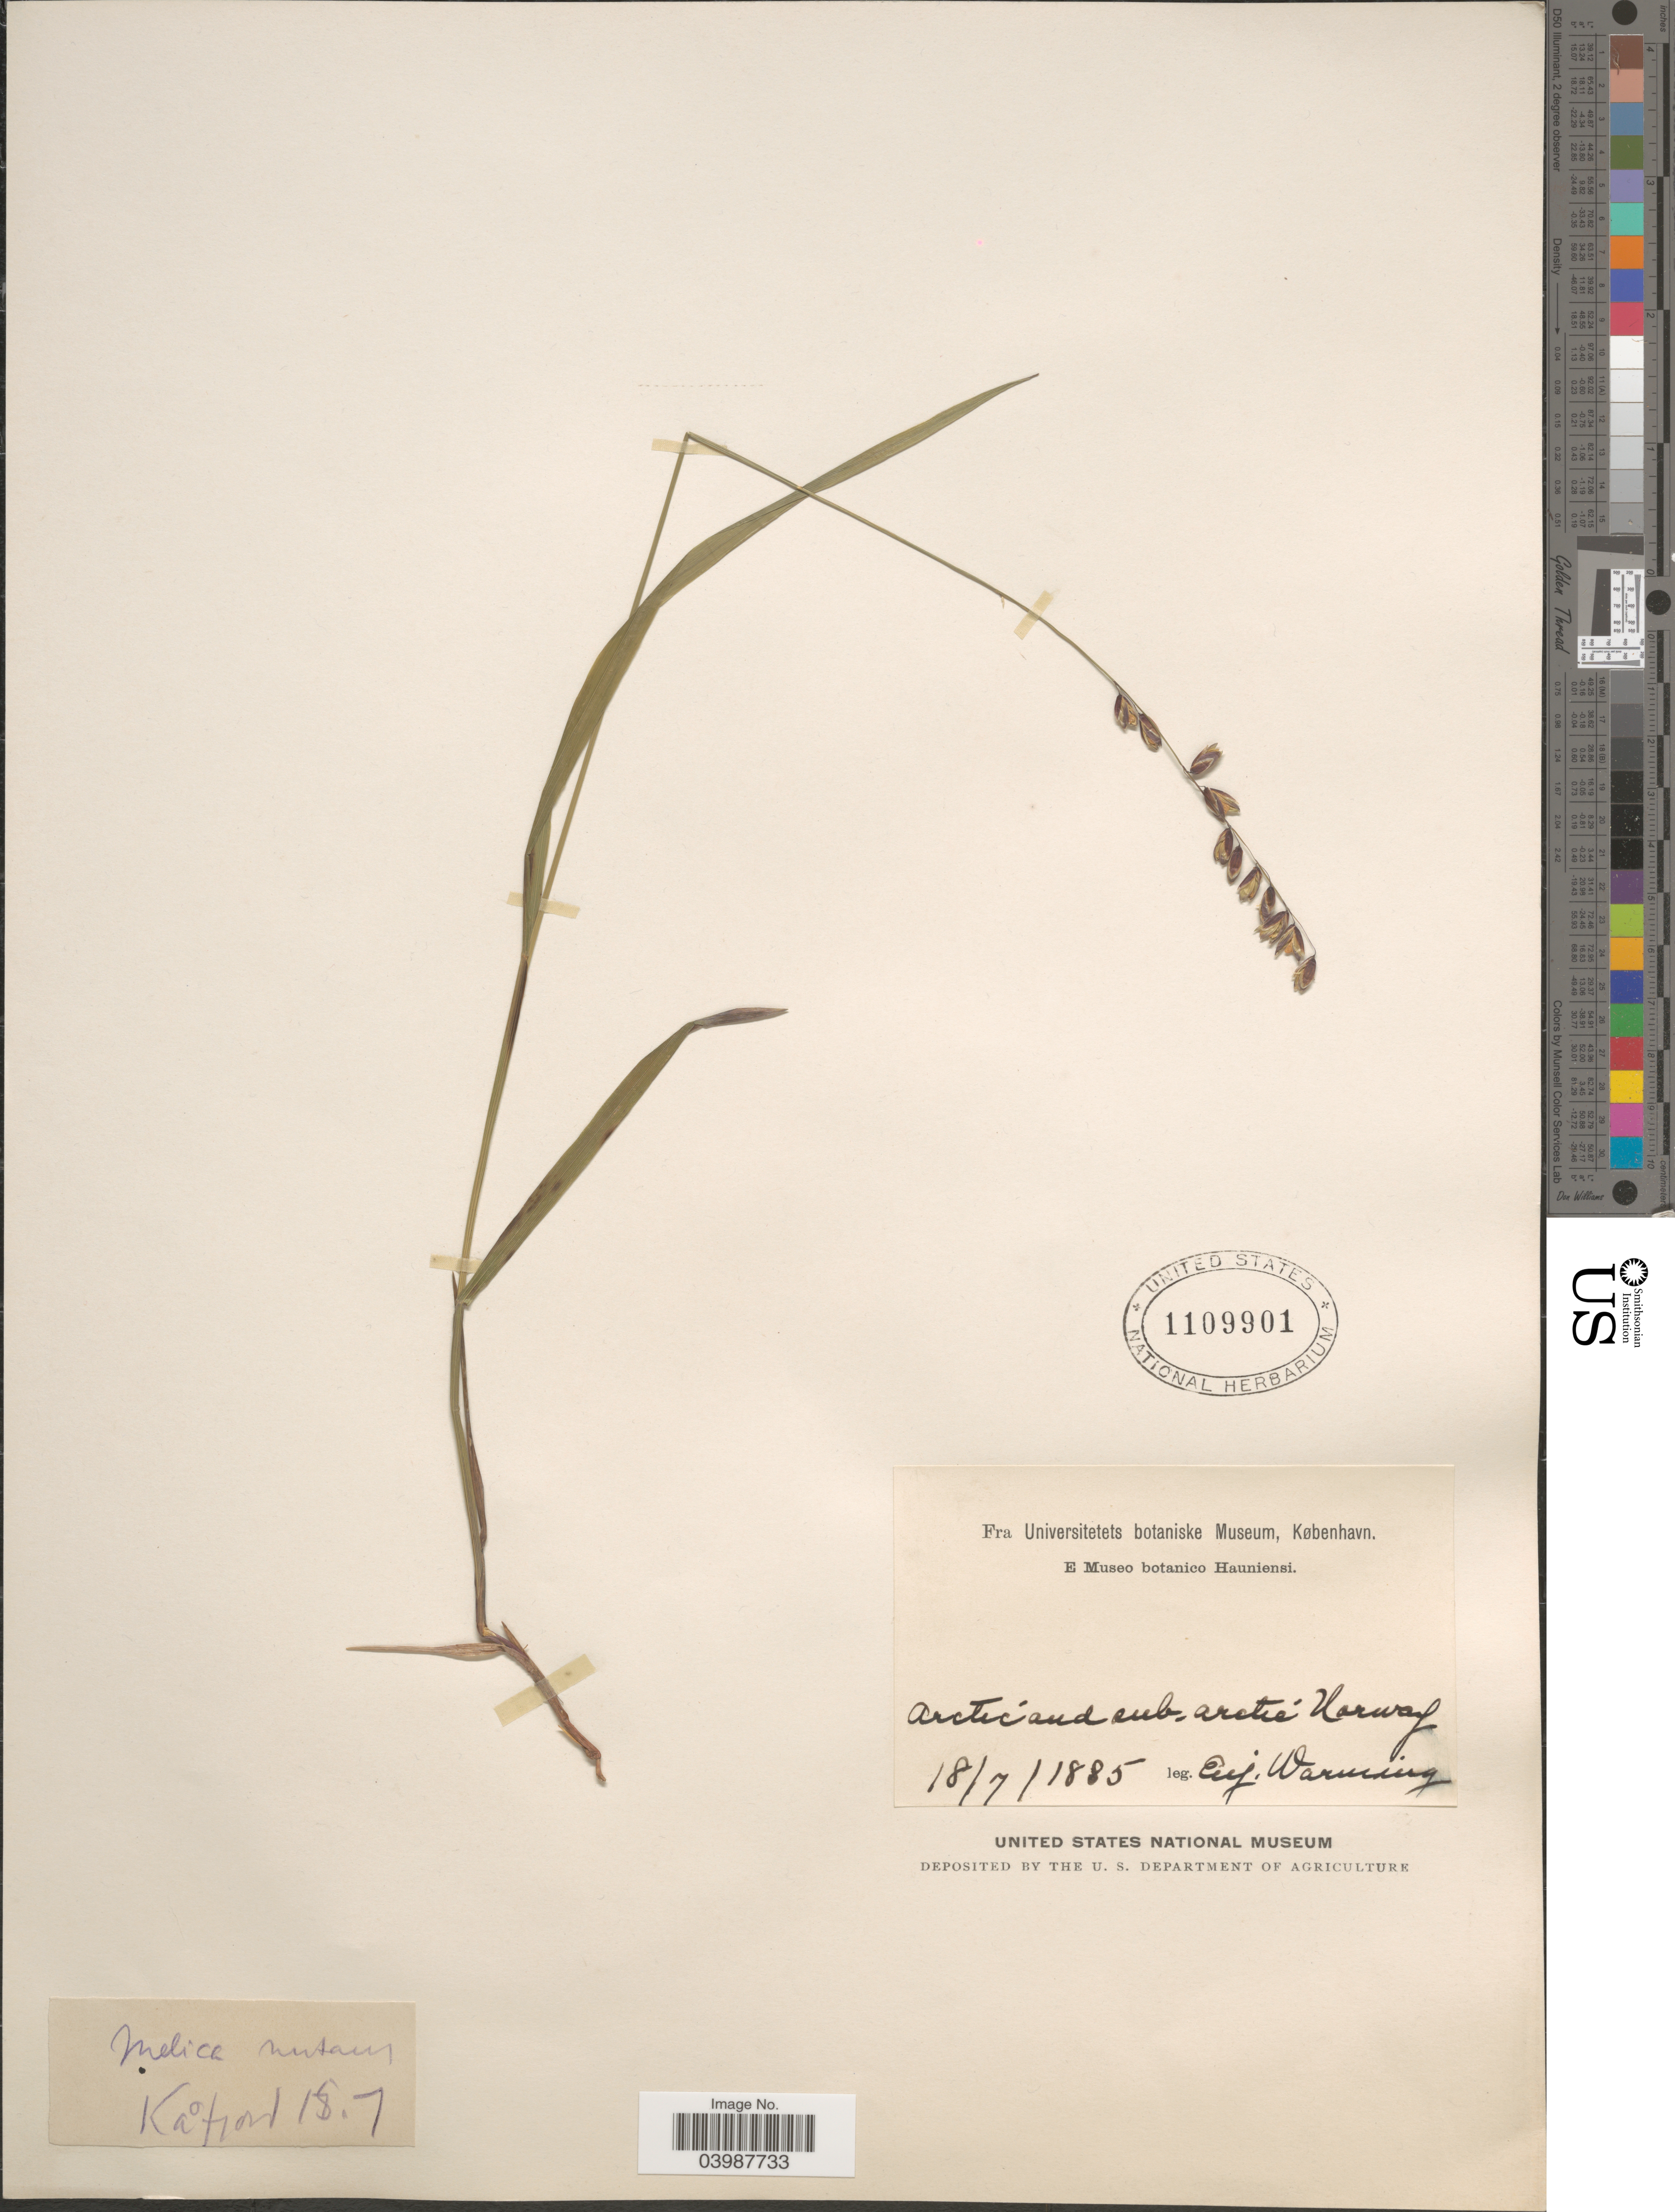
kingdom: Plantae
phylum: Tracheophyta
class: Liliopsida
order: Poales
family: Poaceae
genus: Melica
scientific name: Melica nutans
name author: L.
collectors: E. Warming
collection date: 1885-07-18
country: Norway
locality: Arctic and sub, arctic Norway. Kåtion.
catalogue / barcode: US 1109901